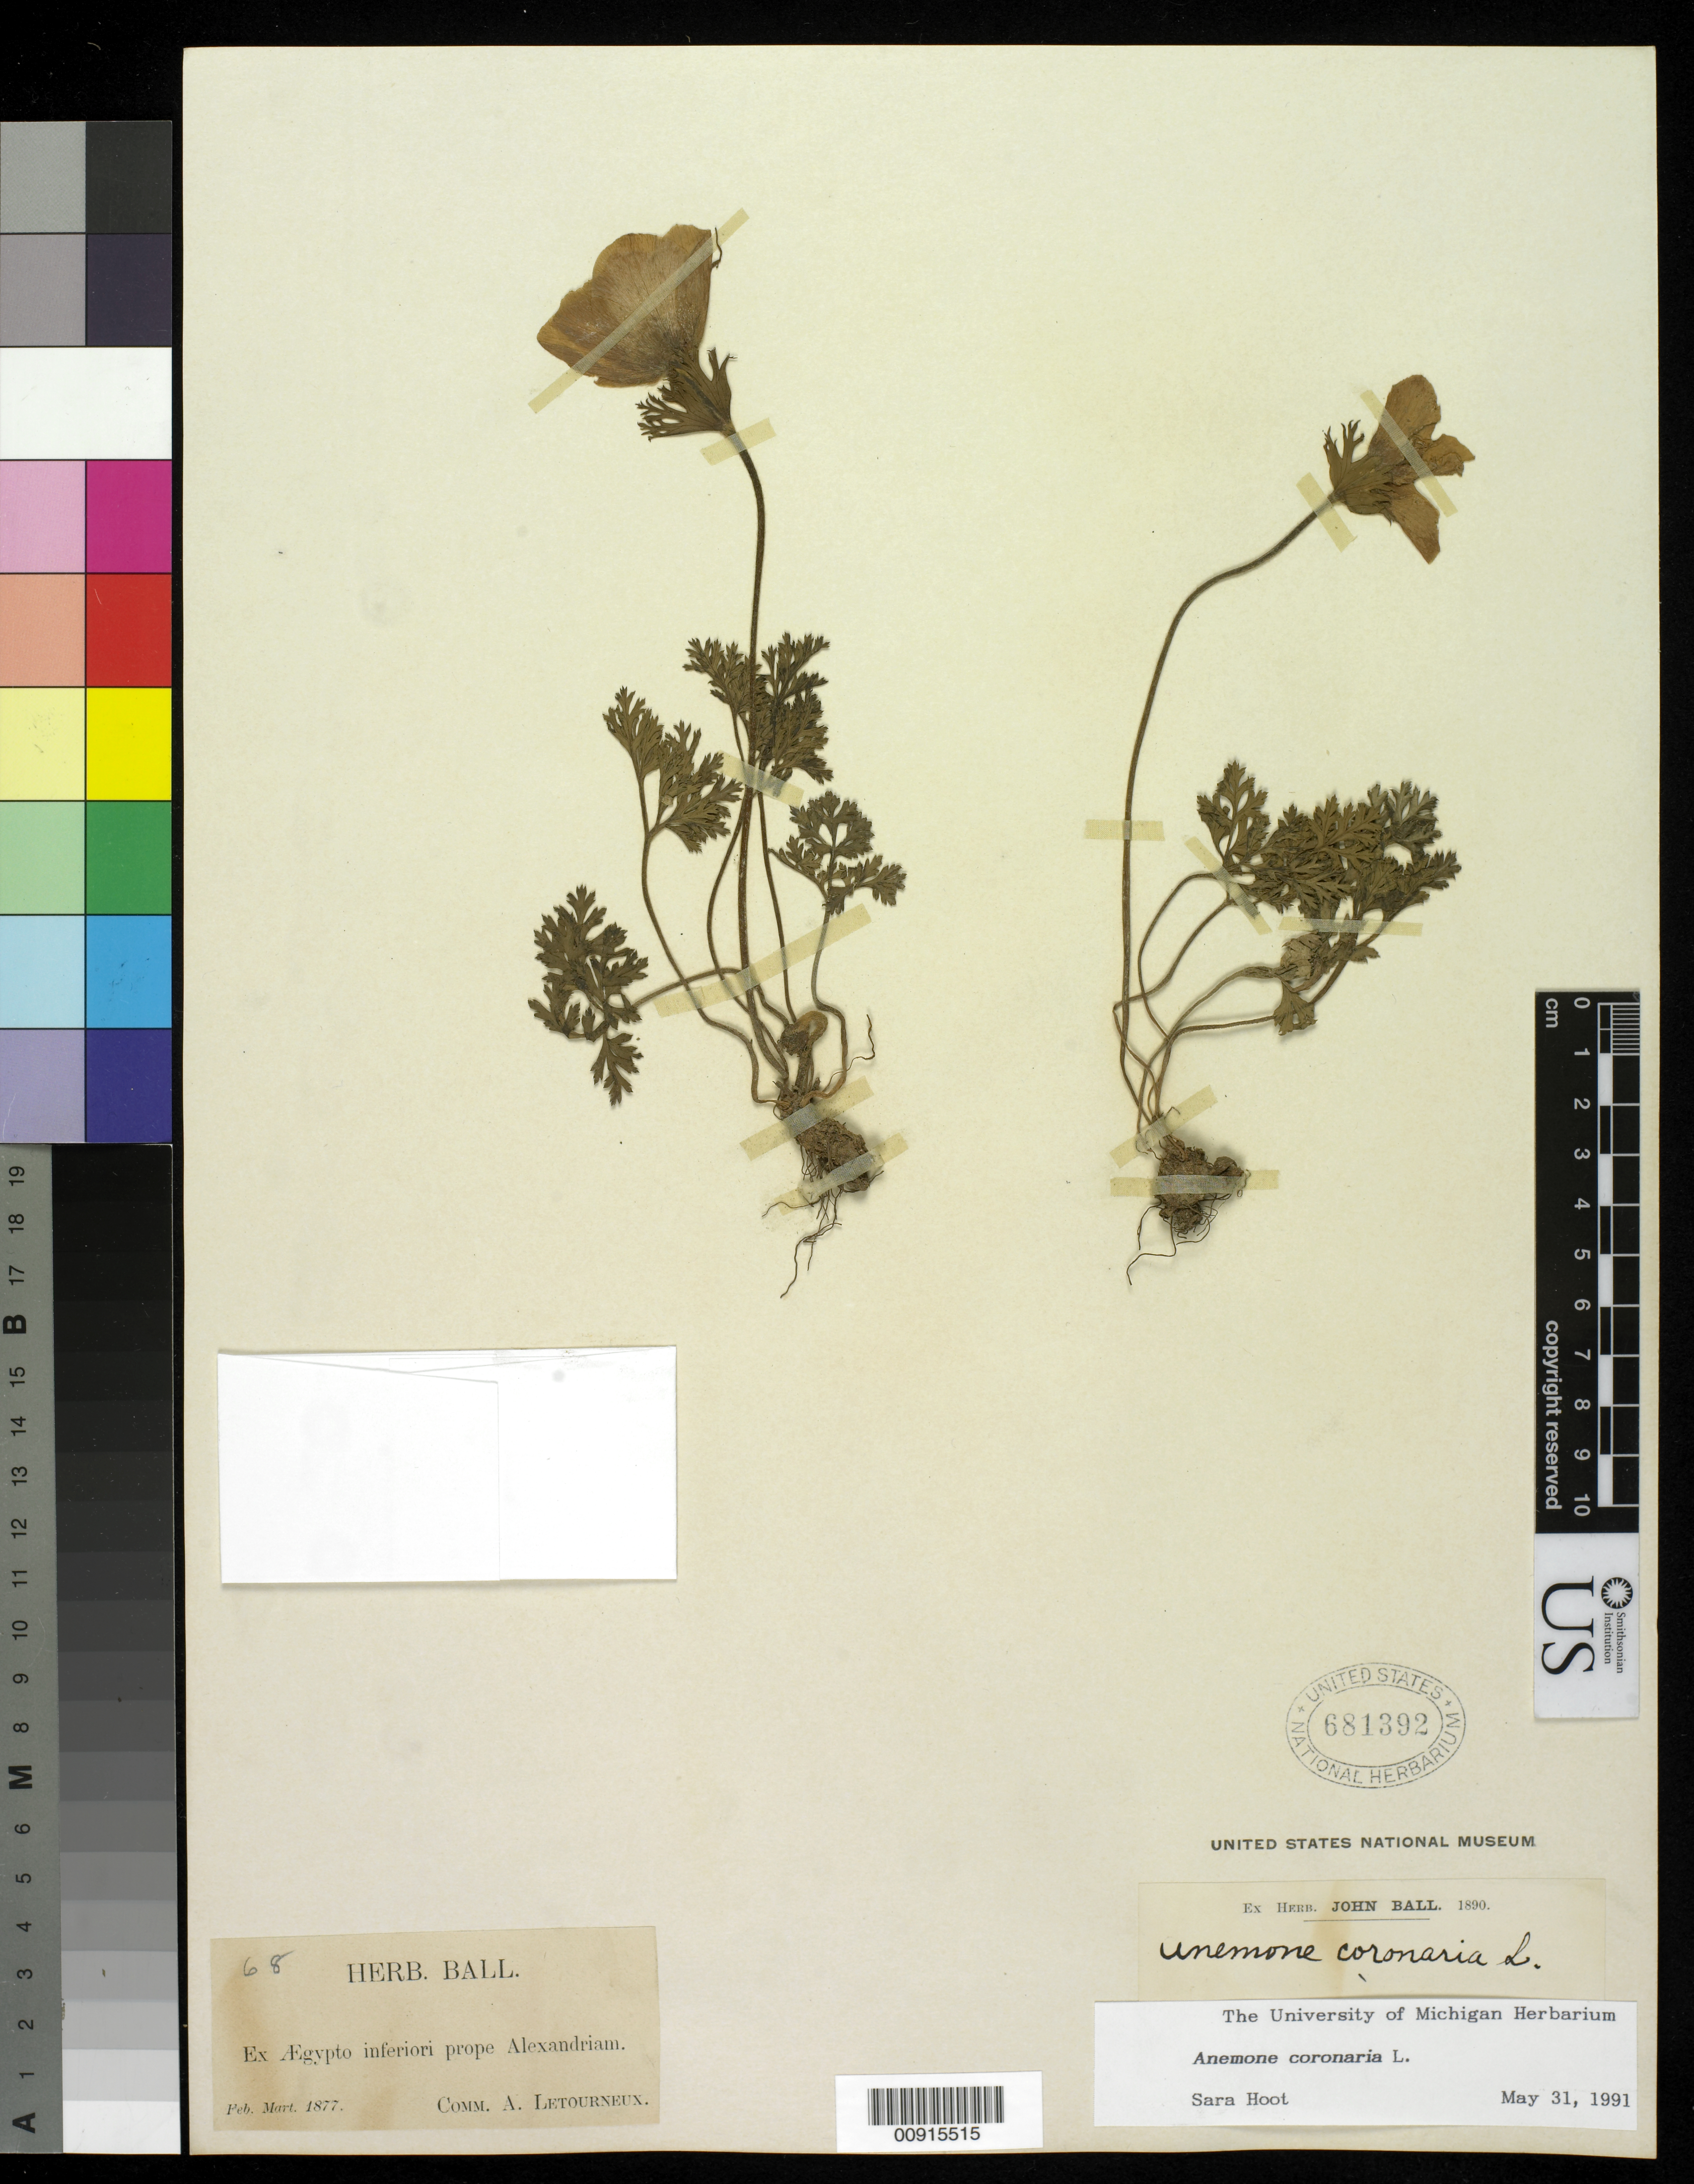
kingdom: Plantae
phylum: Tracheophyta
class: Magnoliopsida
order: Ranunculales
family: Ranunculaceae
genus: Anemone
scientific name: Anemone coronaria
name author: L.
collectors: A. Letourneux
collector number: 68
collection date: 1877-02/1877-03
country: Egypt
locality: Near Alexandria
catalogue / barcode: US 681392